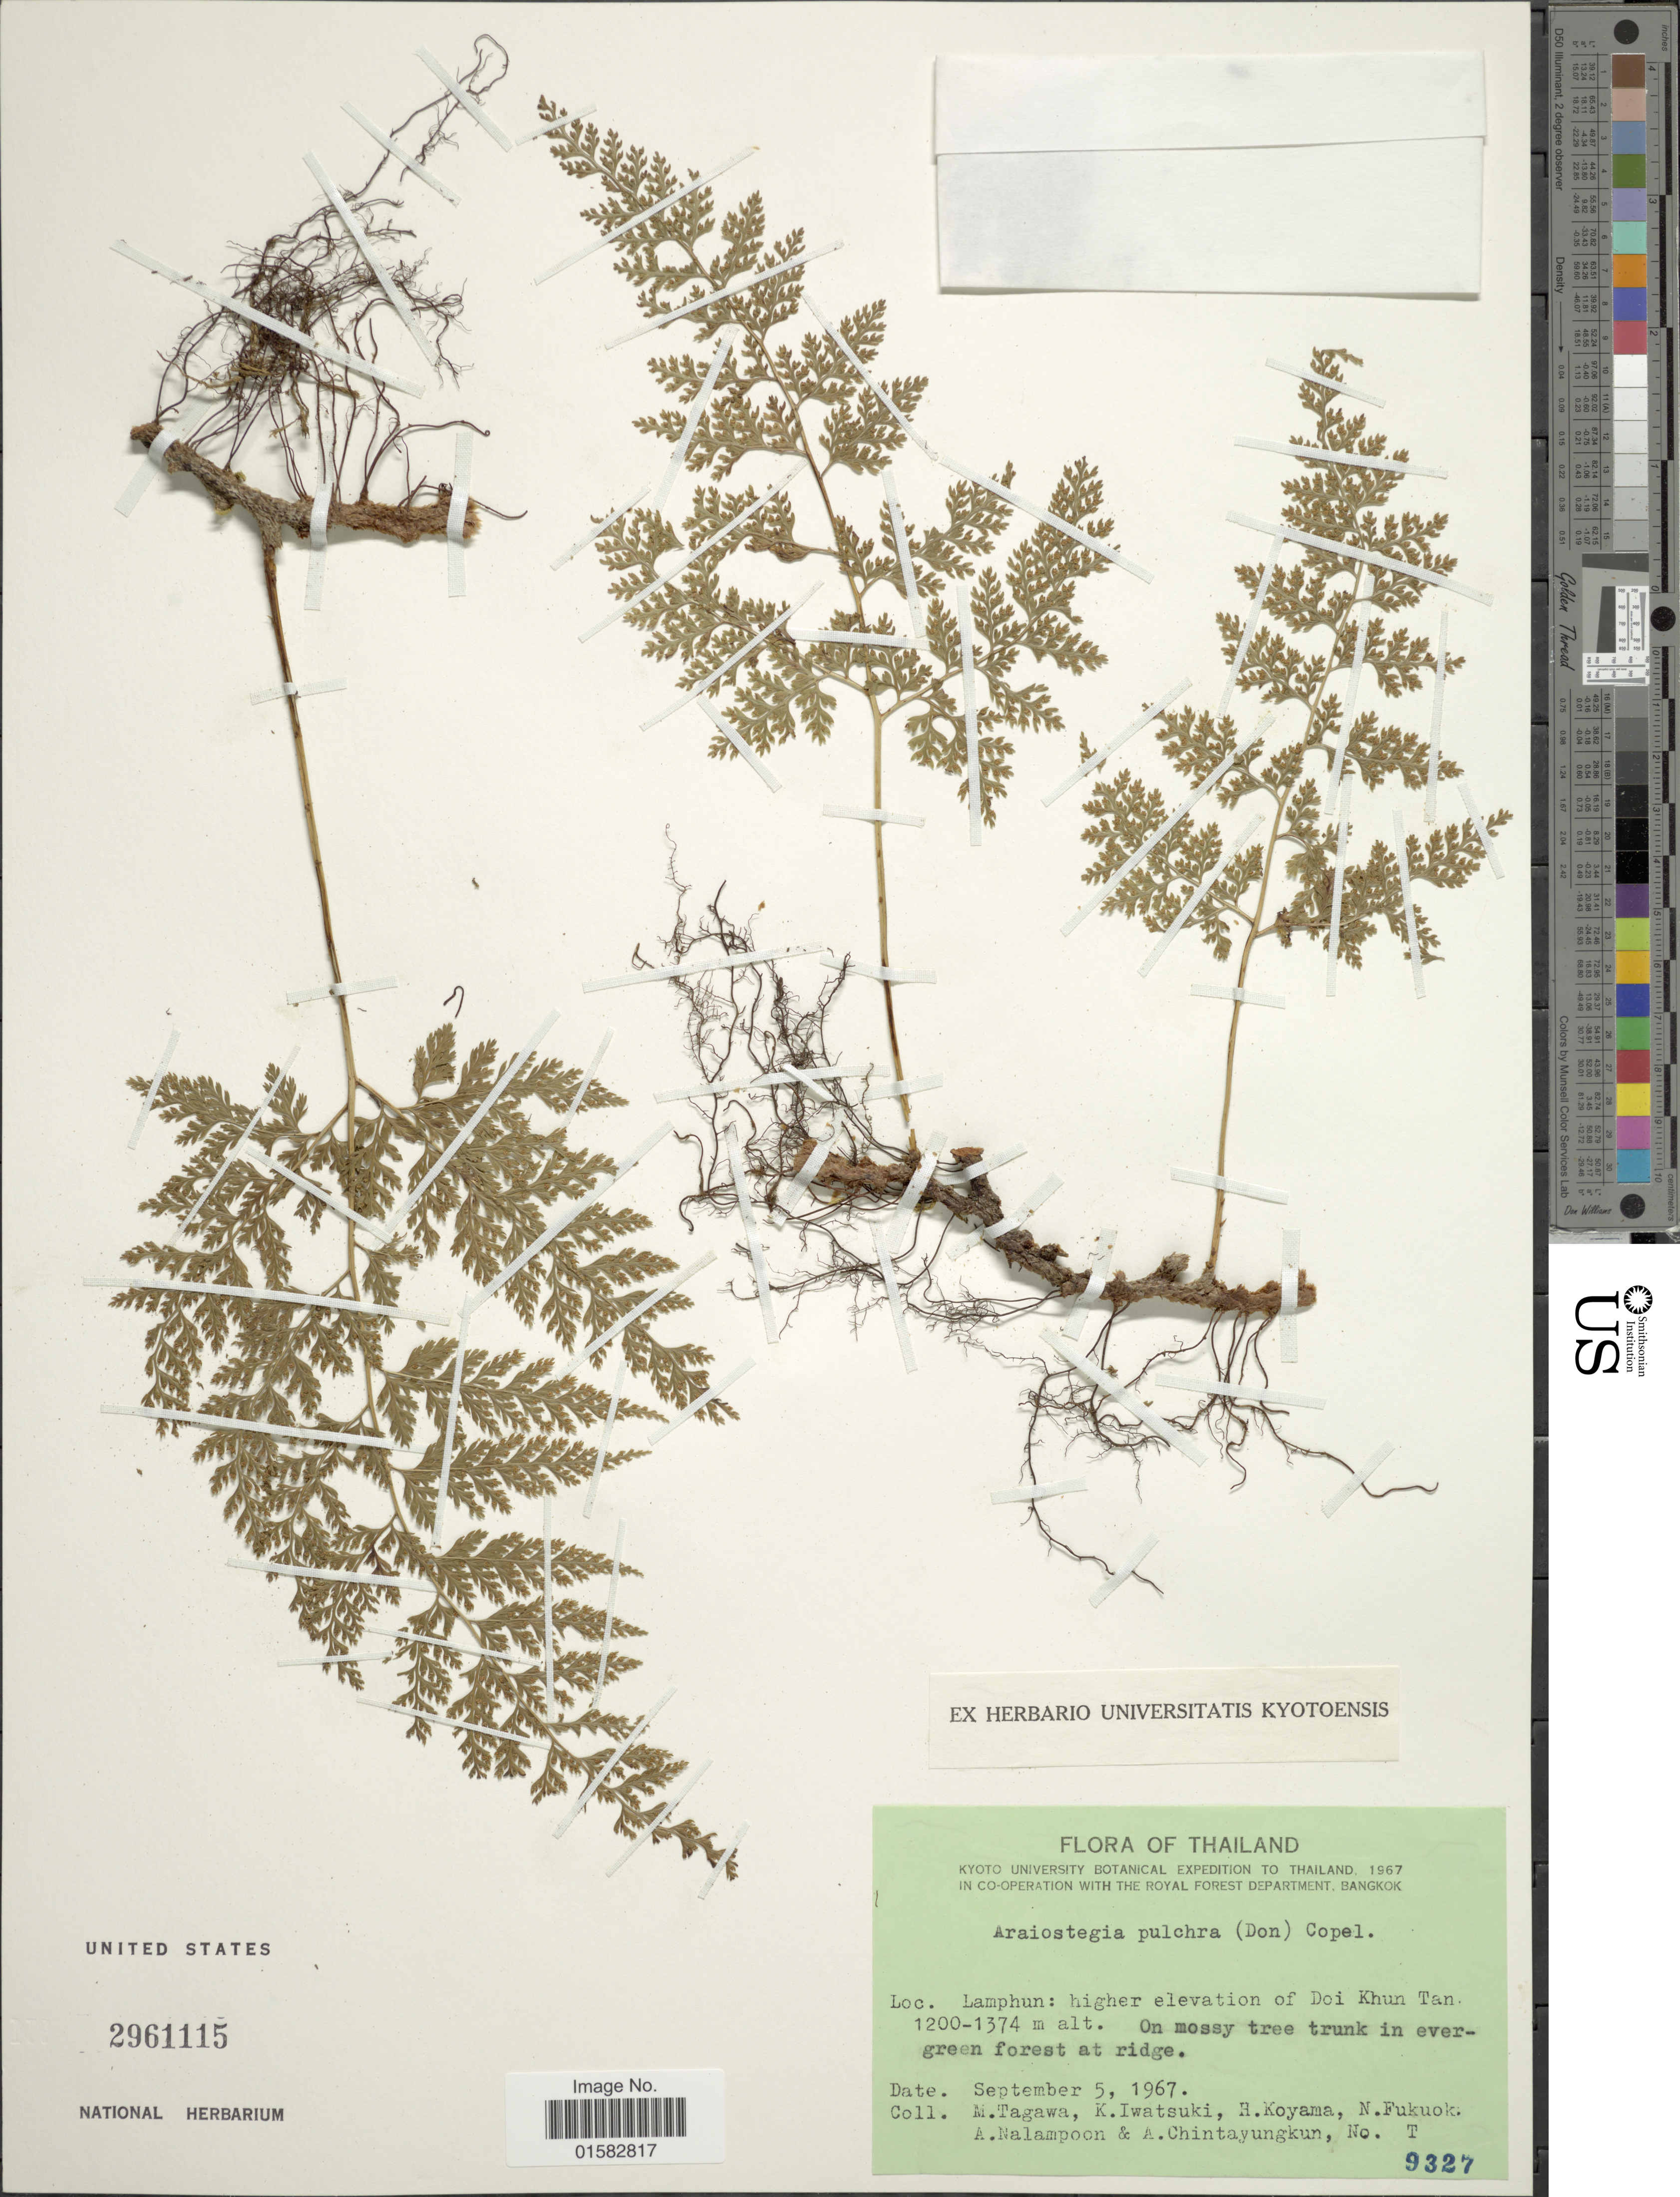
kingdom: Plantae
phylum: Tracheophyta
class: Polypodiopsida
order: Polypodiales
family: Davalliaceae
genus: Davallia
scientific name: Davallia pulchra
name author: D. Don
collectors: M. Tagawa, K. Iwatsuki, H. Koyama, N. Fukuoka & et al.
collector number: T9327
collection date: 1967-09-05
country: Thailand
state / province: Lamphun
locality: Doi Khun Tan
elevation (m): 1200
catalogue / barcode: US 2961115